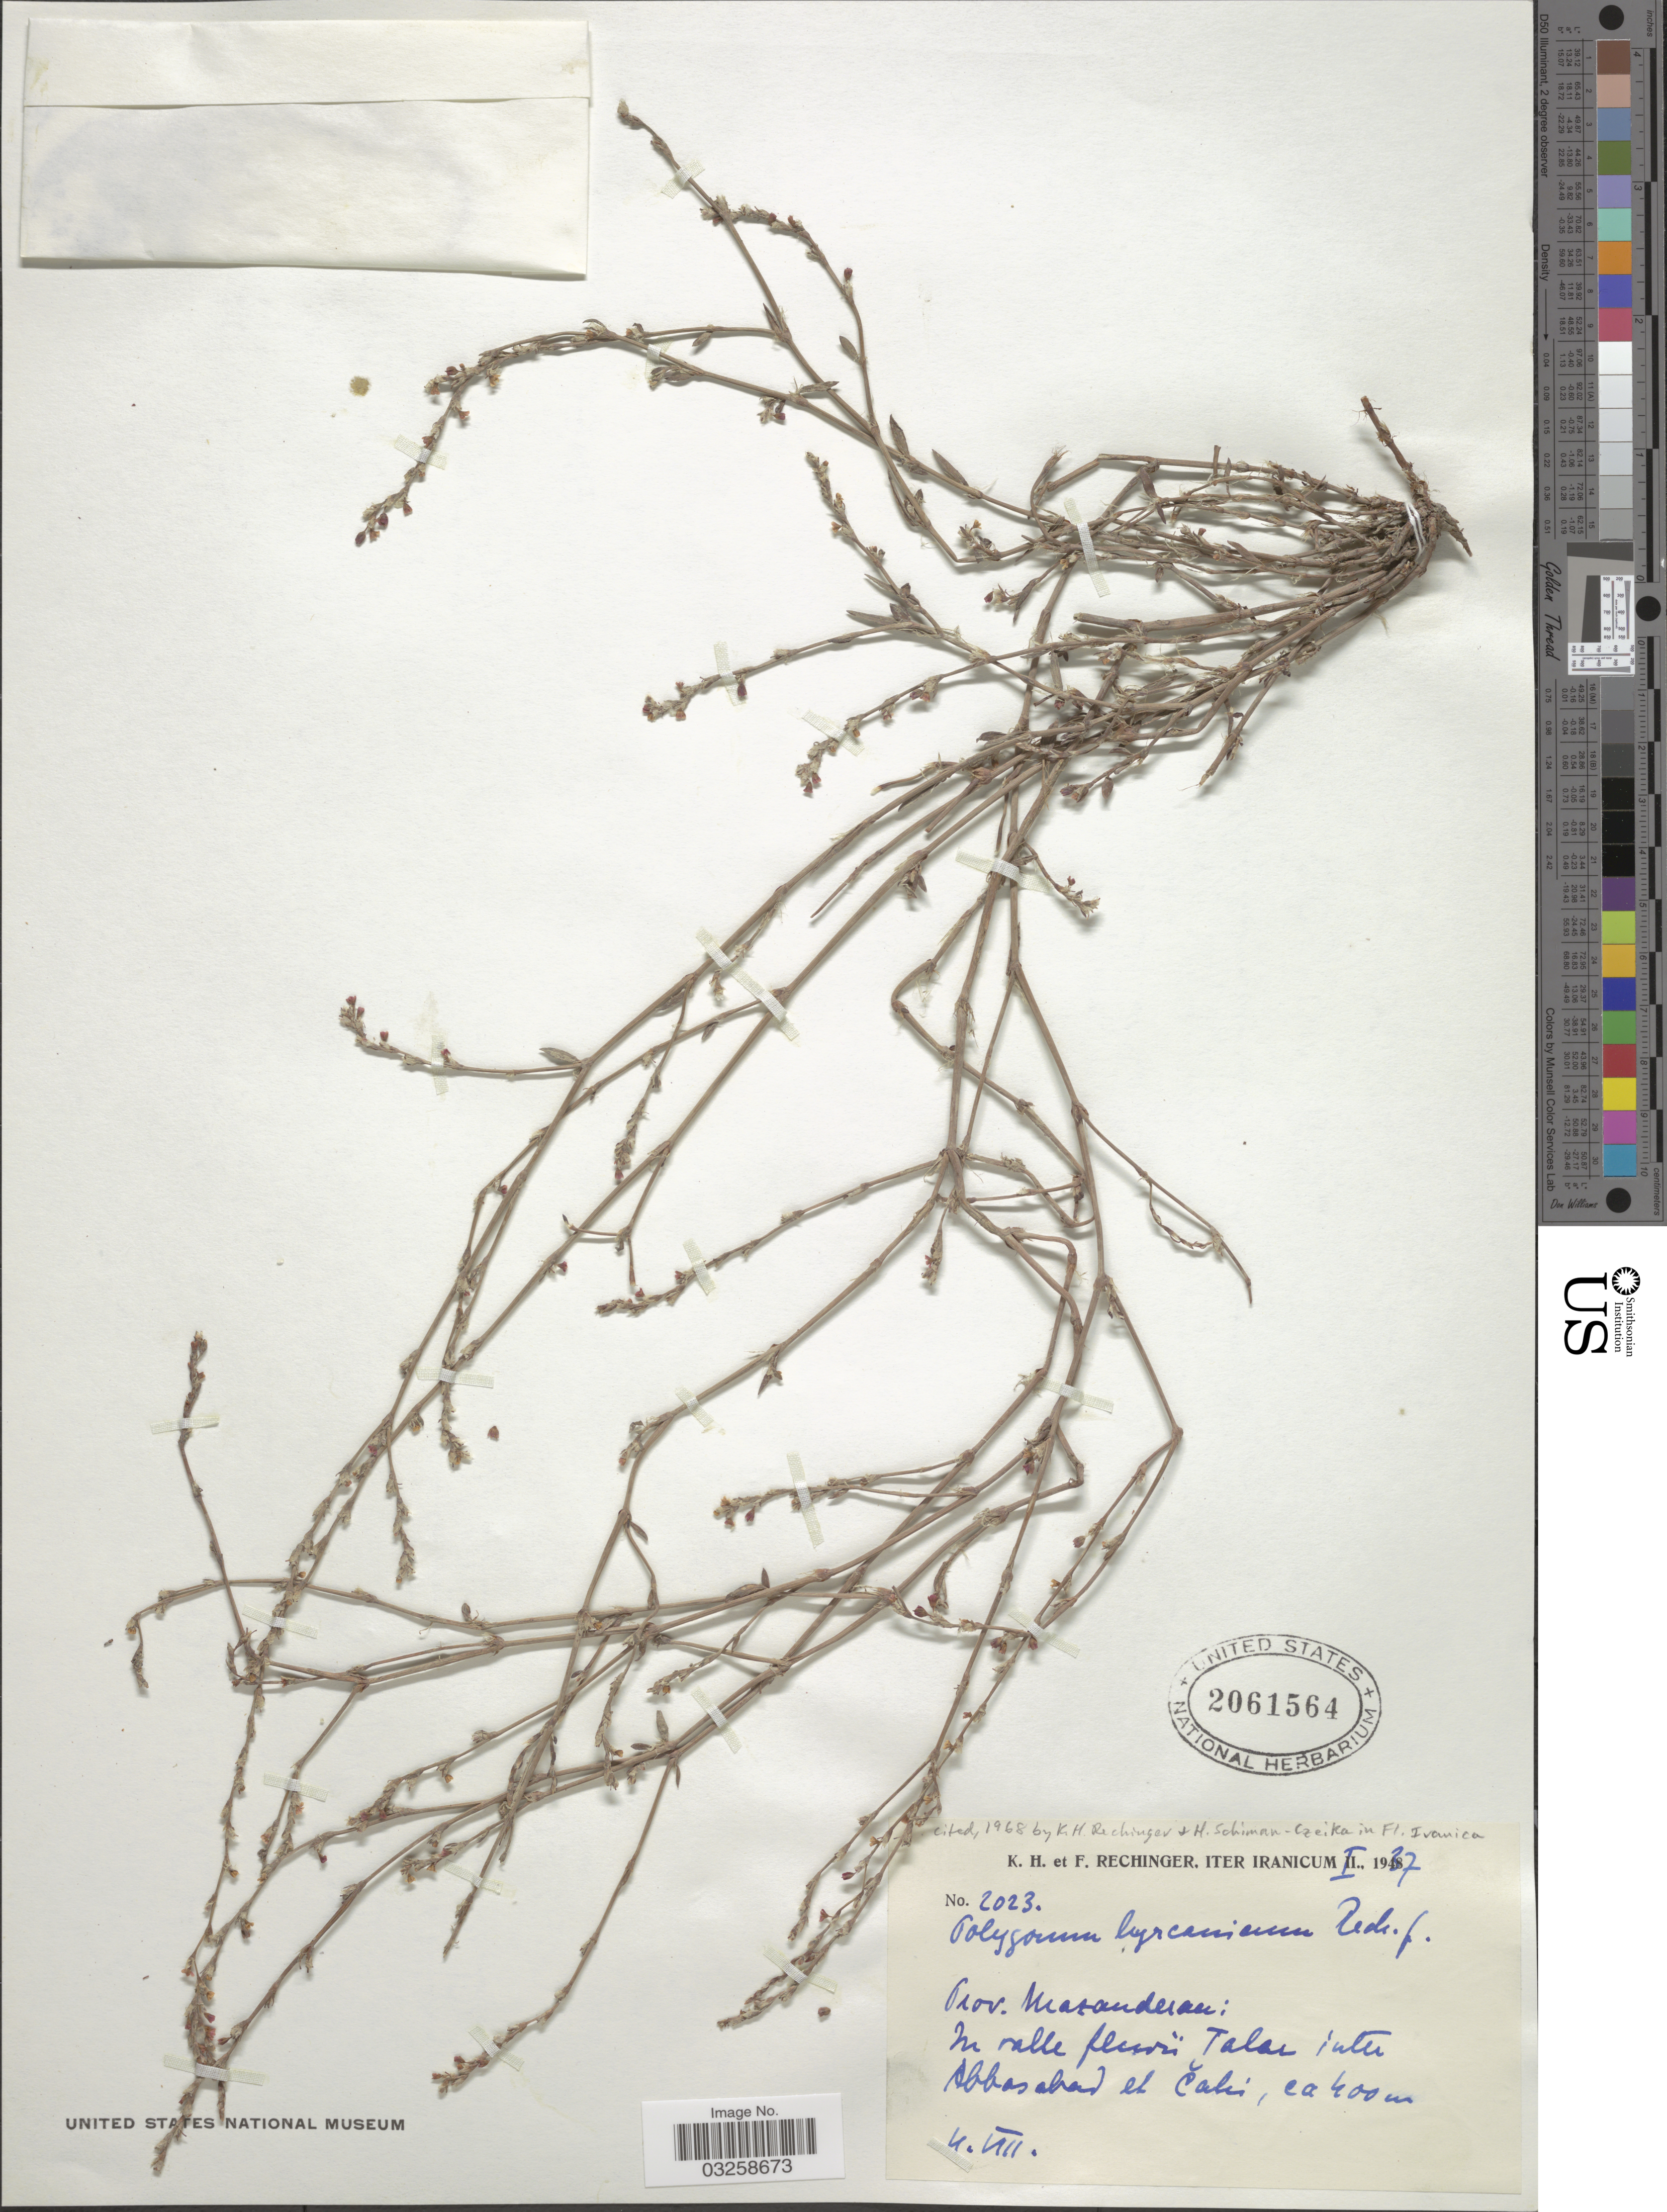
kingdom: Plantae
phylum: Tracheophyta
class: Magnoliopsida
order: Caryophyllales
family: Polygonaceae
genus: Polygonum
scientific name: Polygonum hyrcanicum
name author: Rech. f.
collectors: K. H. Rechinger & F. Rechinger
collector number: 2023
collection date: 1937-08-04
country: Iran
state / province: Mazandaran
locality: In valle fluvii Talar inter Abbasabad el Calir [interpreted].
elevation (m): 400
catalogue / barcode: US 2061564